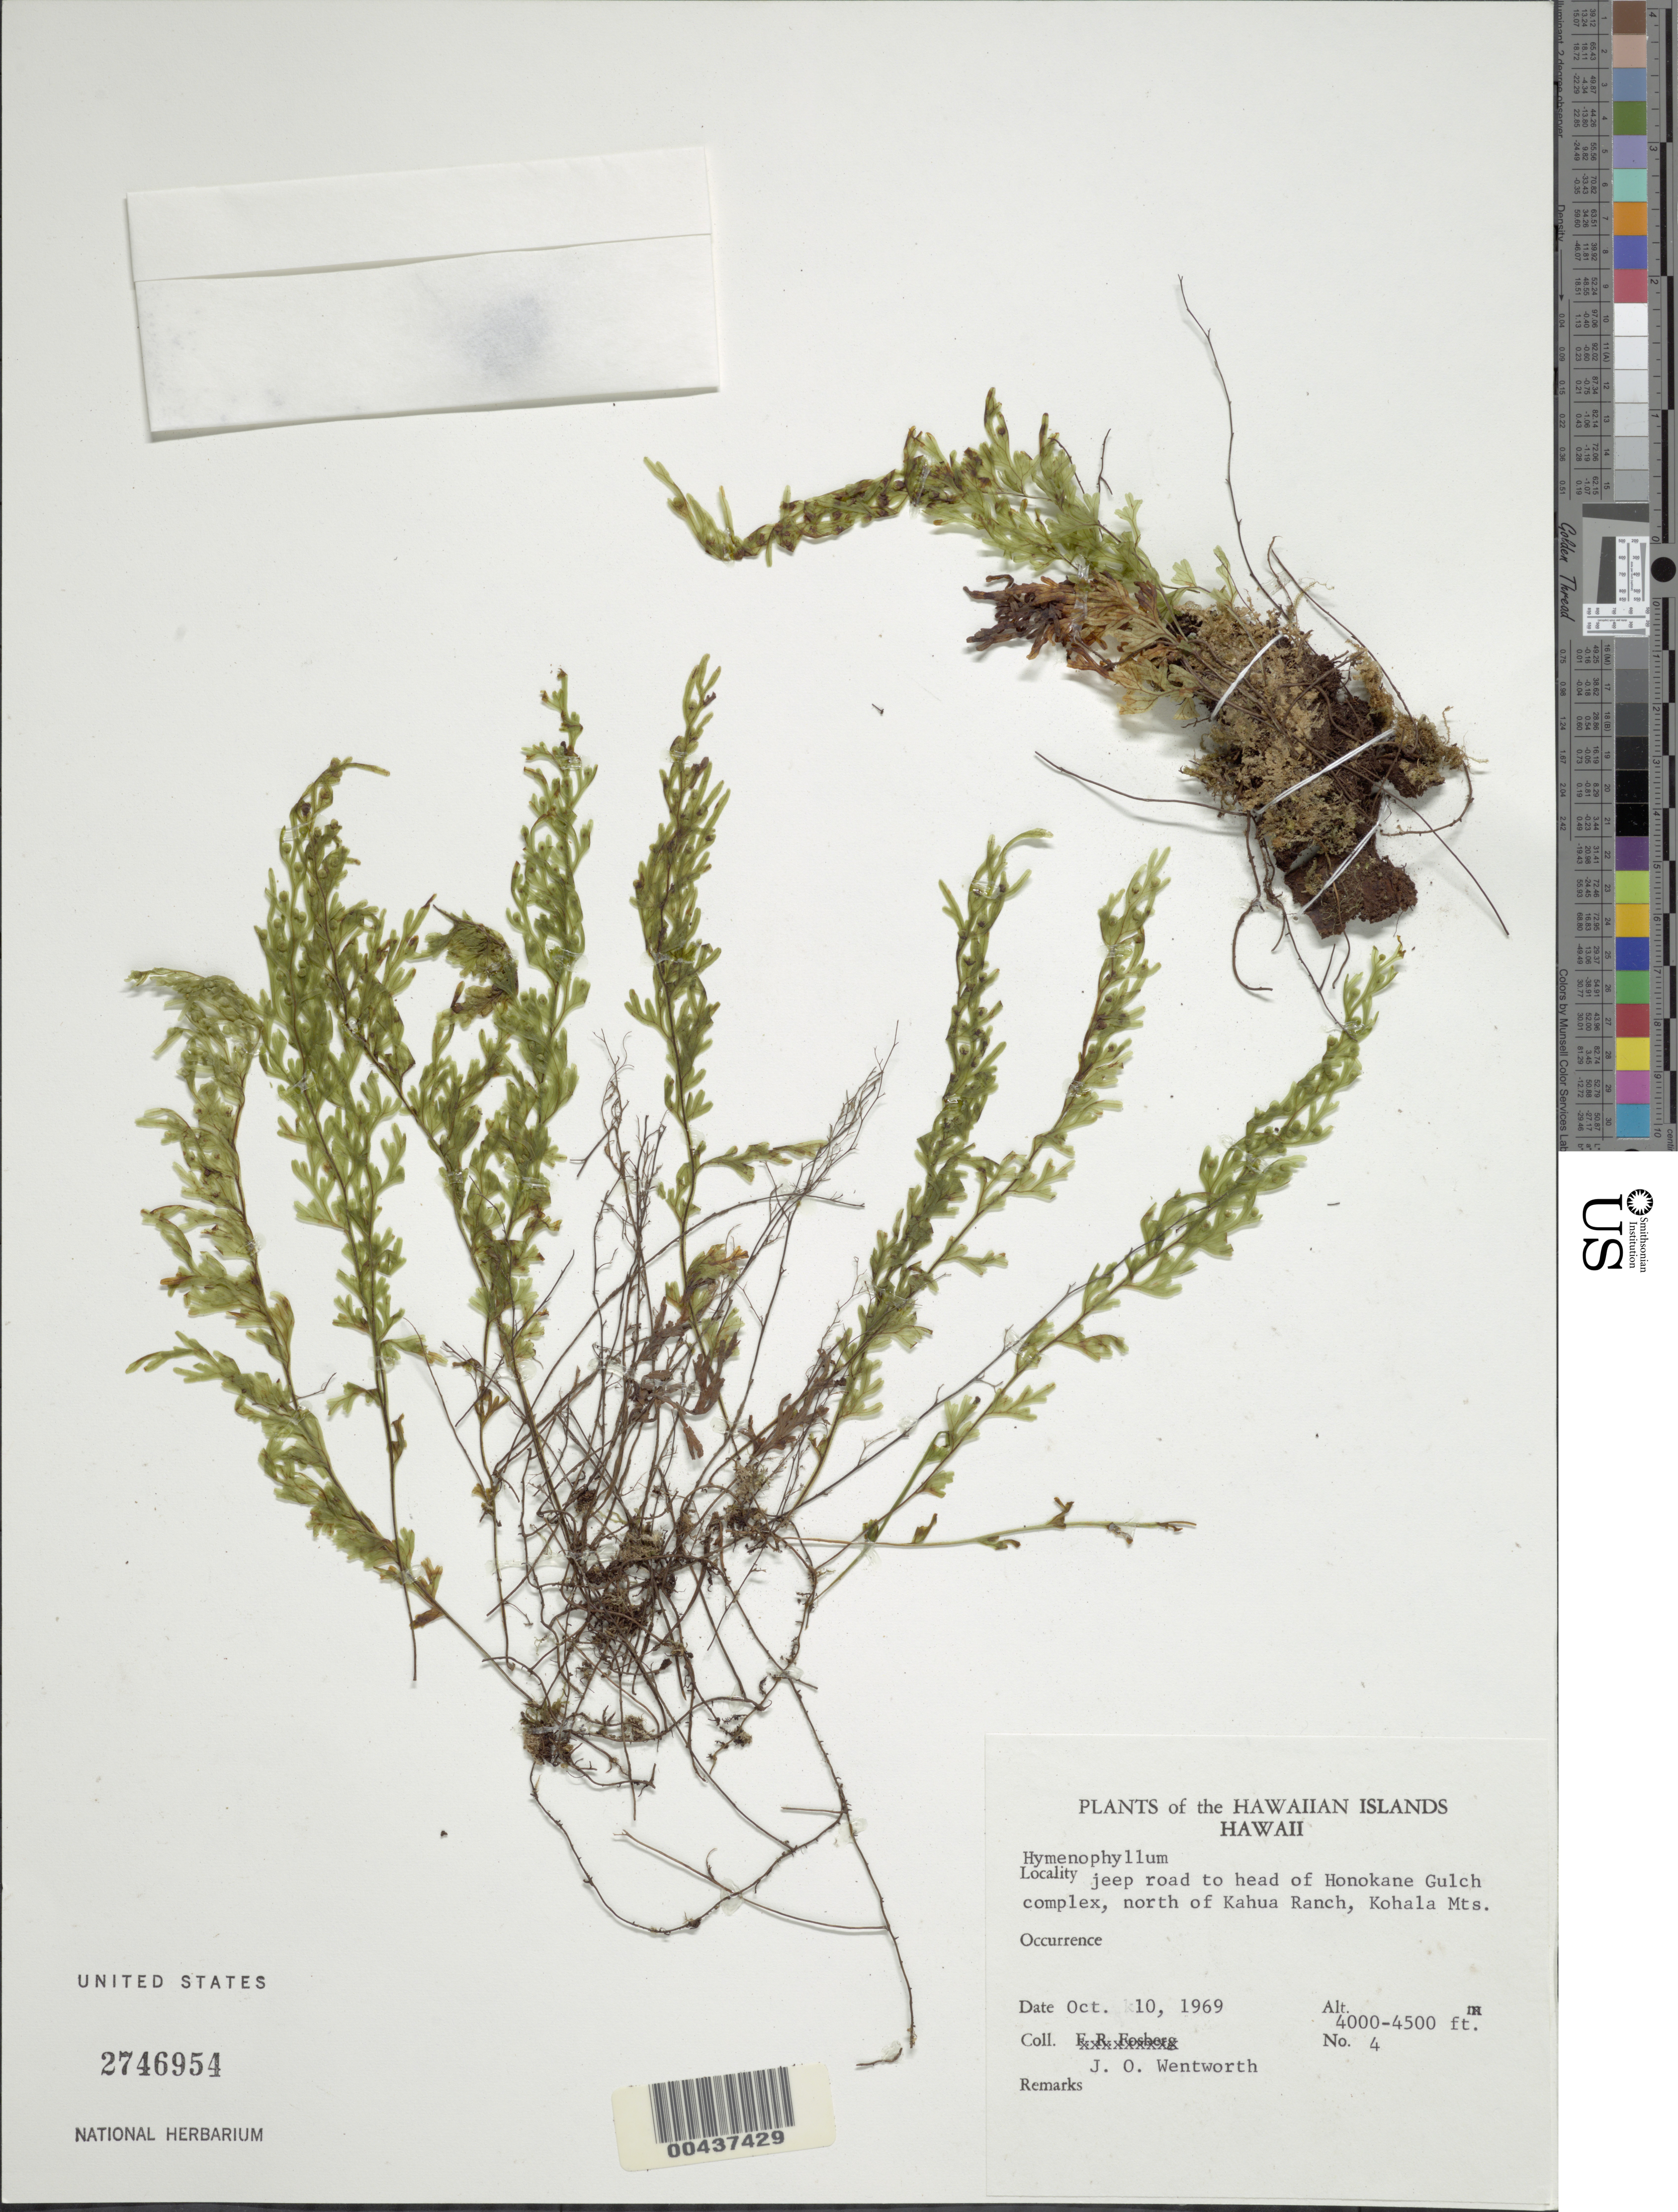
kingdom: Plantae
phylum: Tracheophyta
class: Polypodiopsida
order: Hymenophyllales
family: Hymenophyllaceae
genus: Hymenophyllum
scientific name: Hymenophyllum sp.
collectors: J. Wentworth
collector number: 4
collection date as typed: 10 Oct 1969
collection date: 1969-10-10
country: United States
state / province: Hawaii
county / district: Hawaii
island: Hawaii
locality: jeep road to head of Honokane Gulch complex, N of Kahua Ranch, Kohala Mts.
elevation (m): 1219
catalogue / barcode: US 2746954